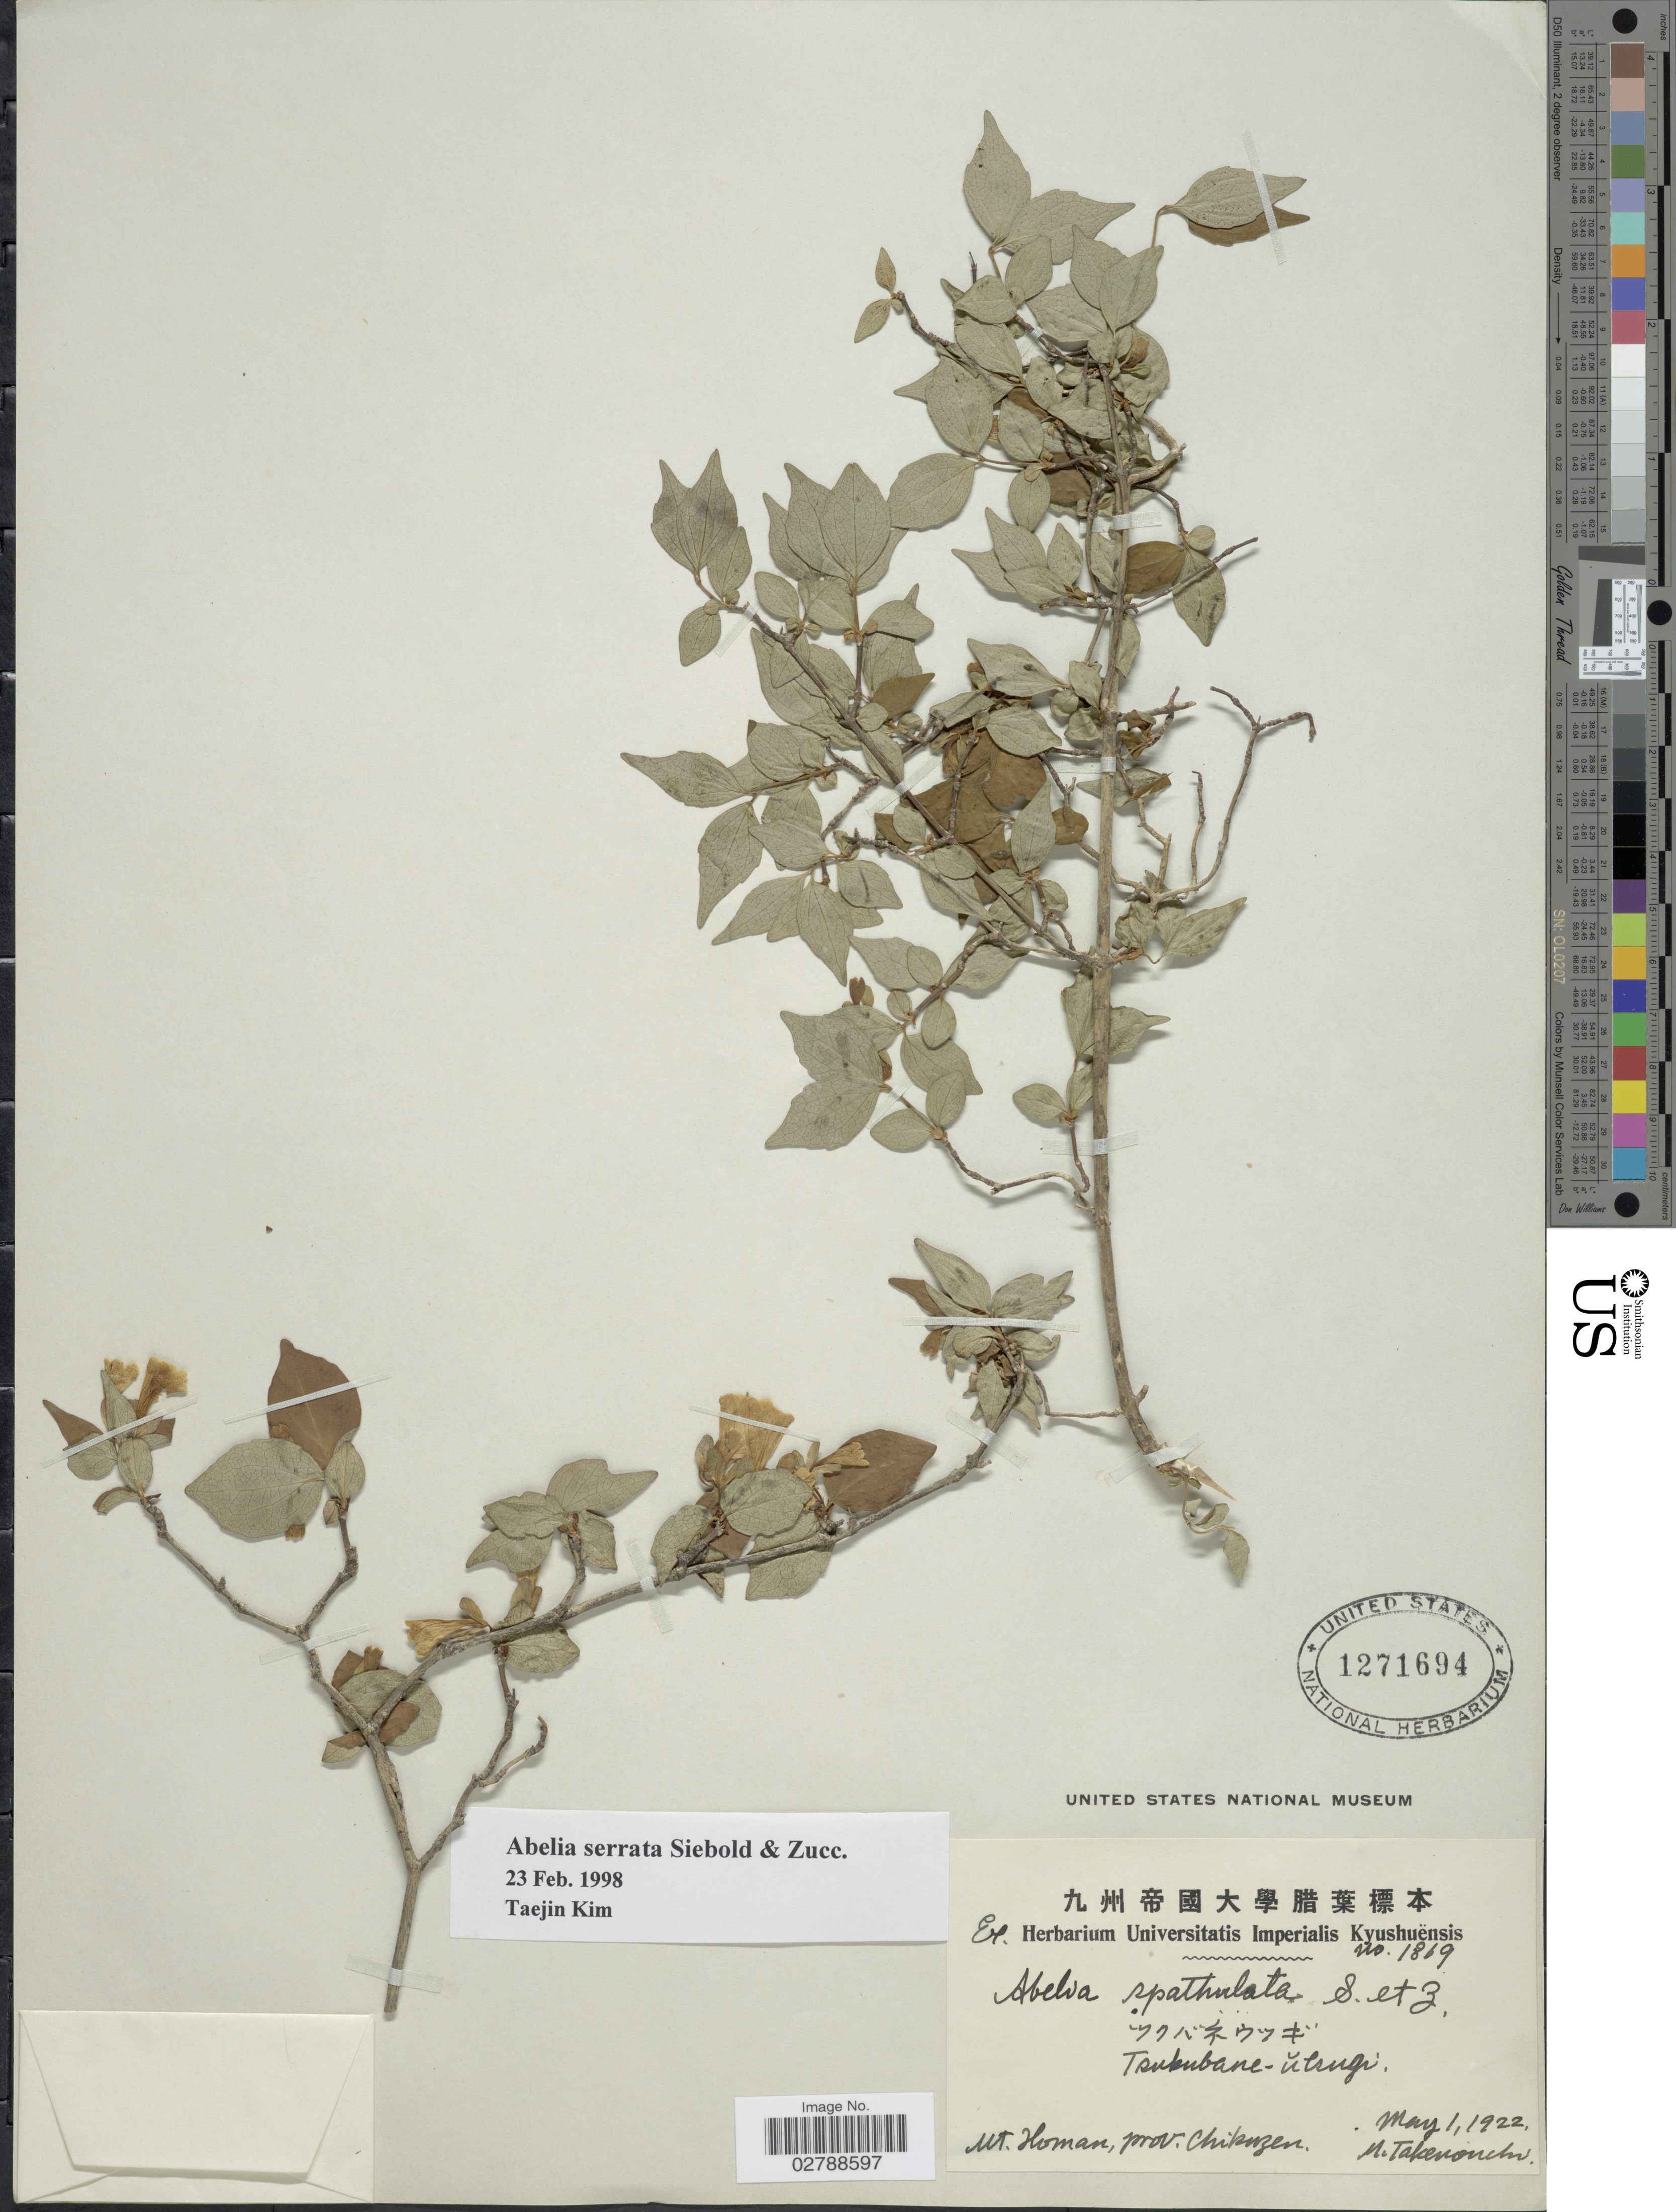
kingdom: Plantae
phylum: Tracheophyta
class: Magnoliopsida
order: Dipsacales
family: Caprifoliaceae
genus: Abelia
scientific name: Abelia serrata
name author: Siebold & Zucc.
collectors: M. Takenouchi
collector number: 1869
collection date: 1922-05-01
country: Japan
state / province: Hukuoka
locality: Mt. Homan, prov. Chikuzen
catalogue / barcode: US 1271694